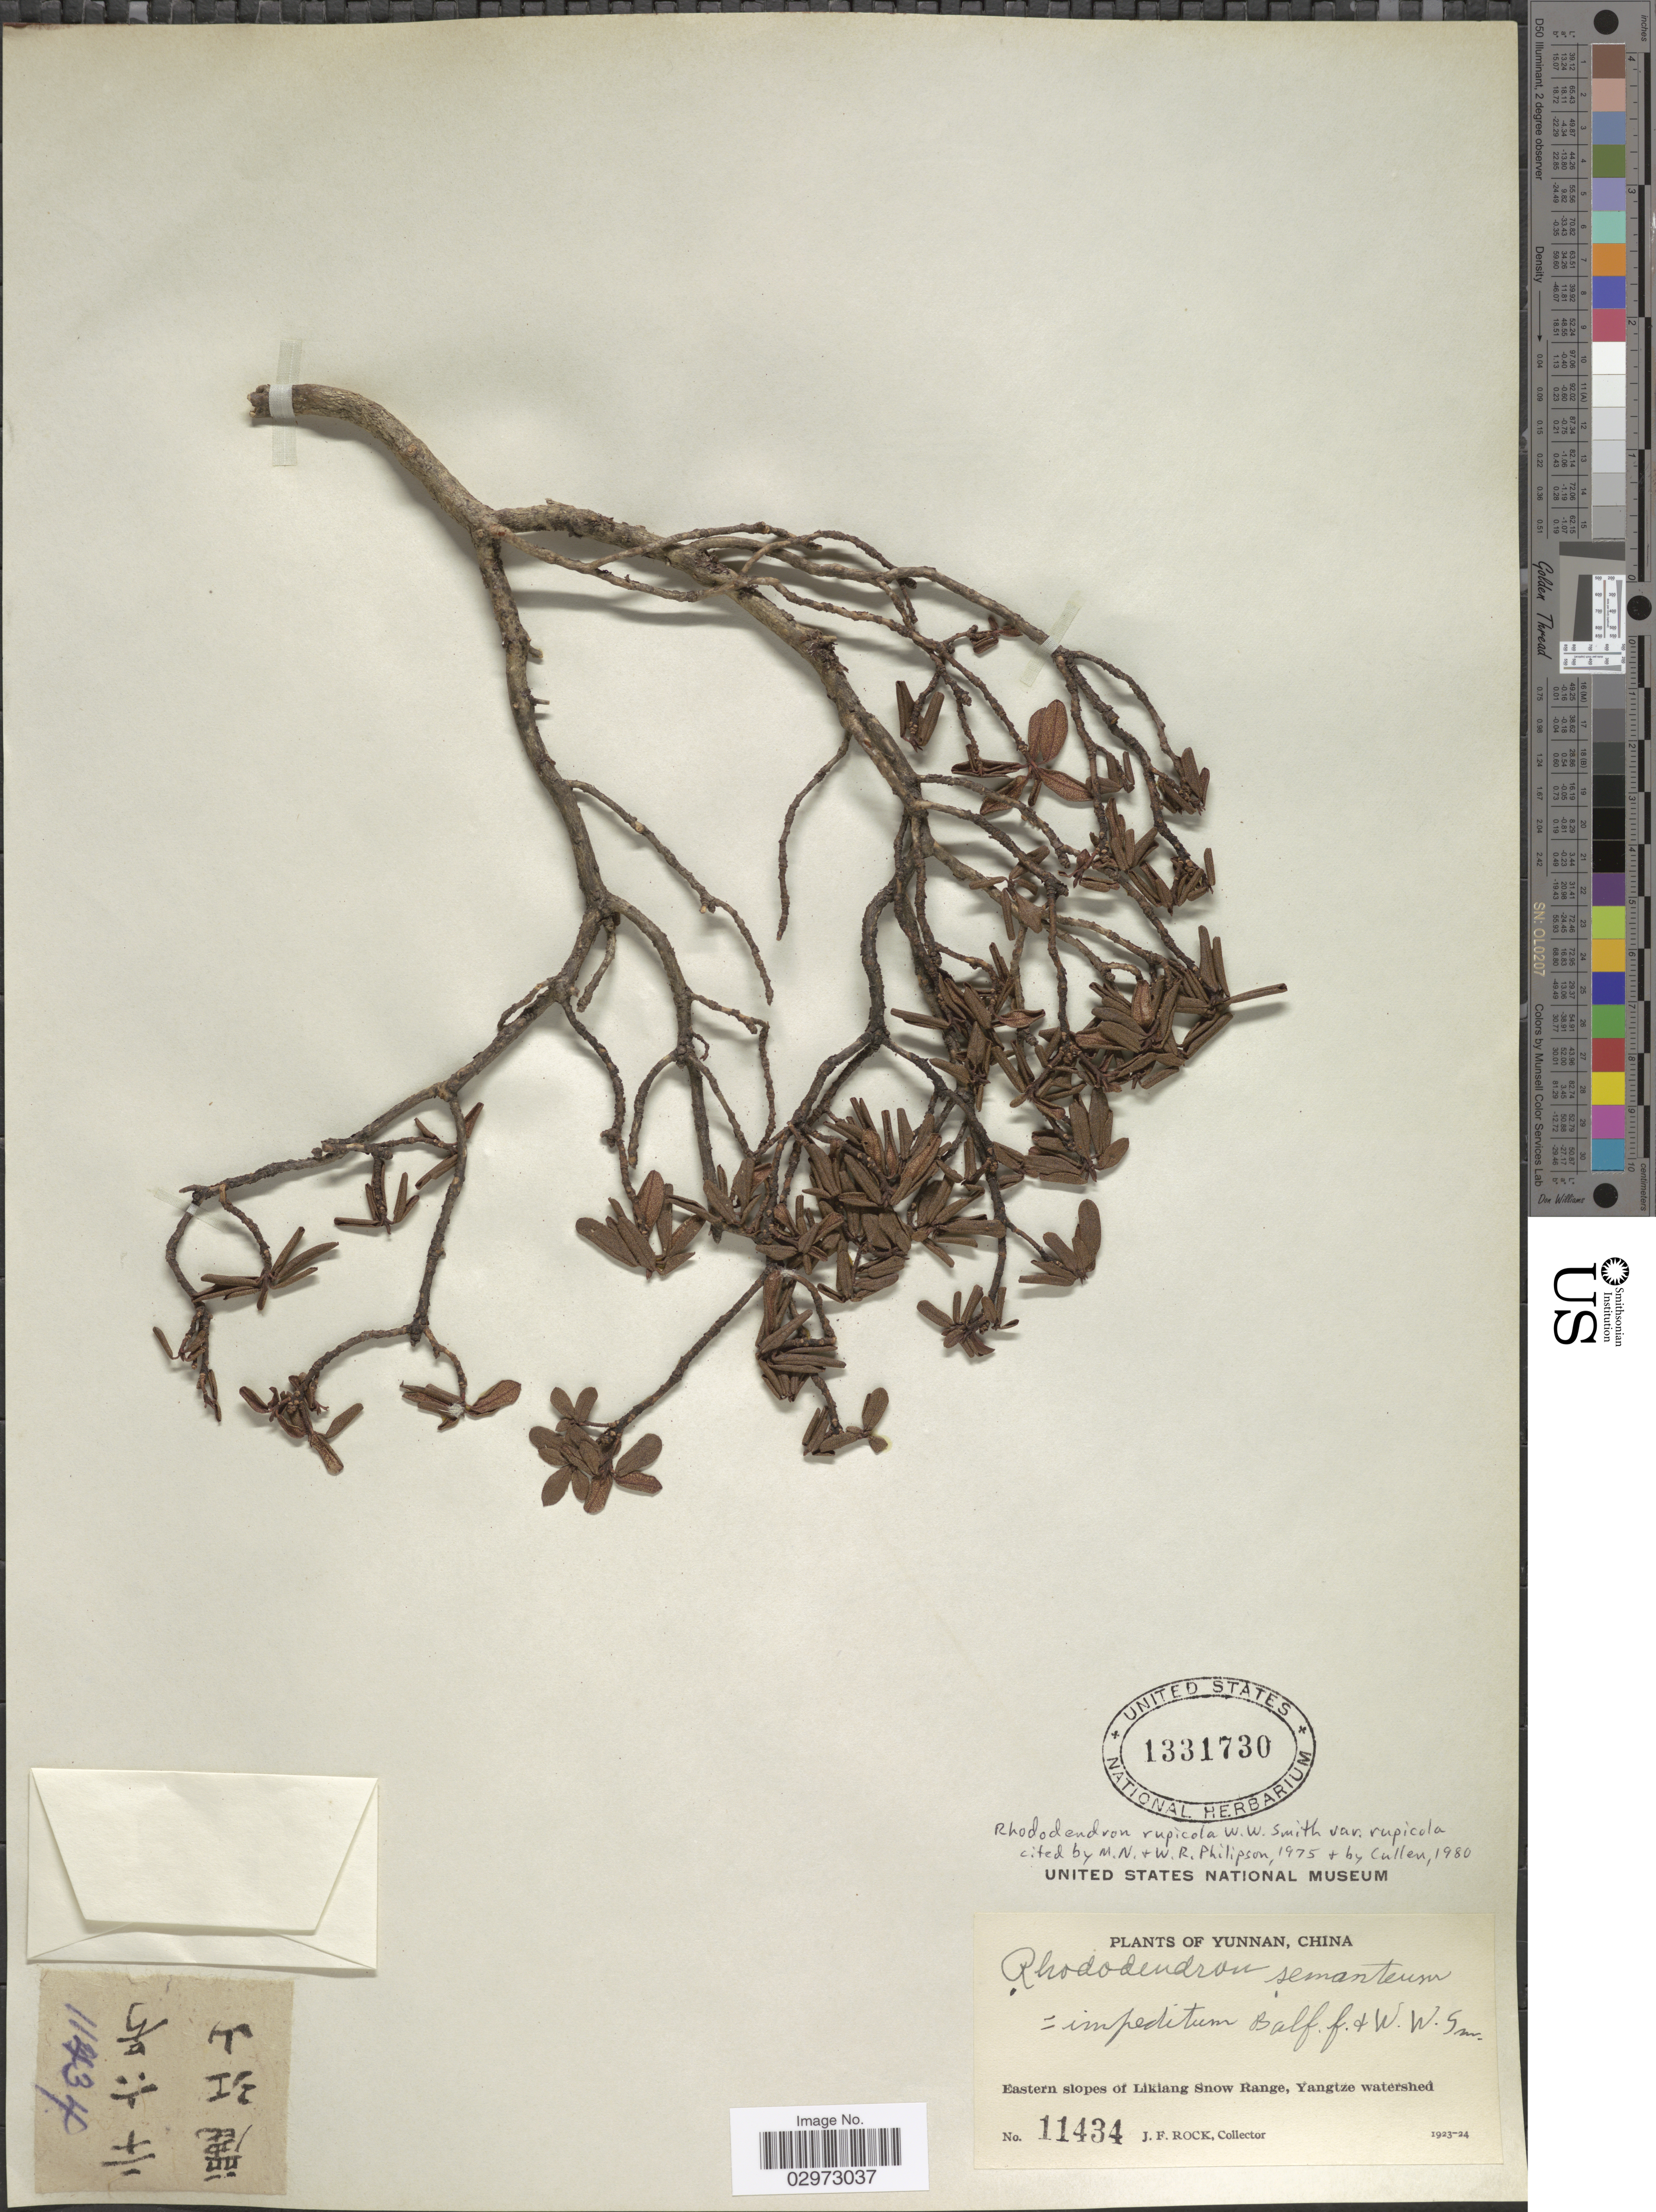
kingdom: Plantae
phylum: Tracheophyta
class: Magnoliopsida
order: Ericales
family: Ericaceae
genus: Rhododendron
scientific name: Rhododendron rupicola var. rupicola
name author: W.W. Sm.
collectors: J. Rock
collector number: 11434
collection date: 1923/1924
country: China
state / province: Yunnan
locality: Eastern slopes of Likiang Snow Range, Yangtze watershed.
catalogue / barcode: US 1331730